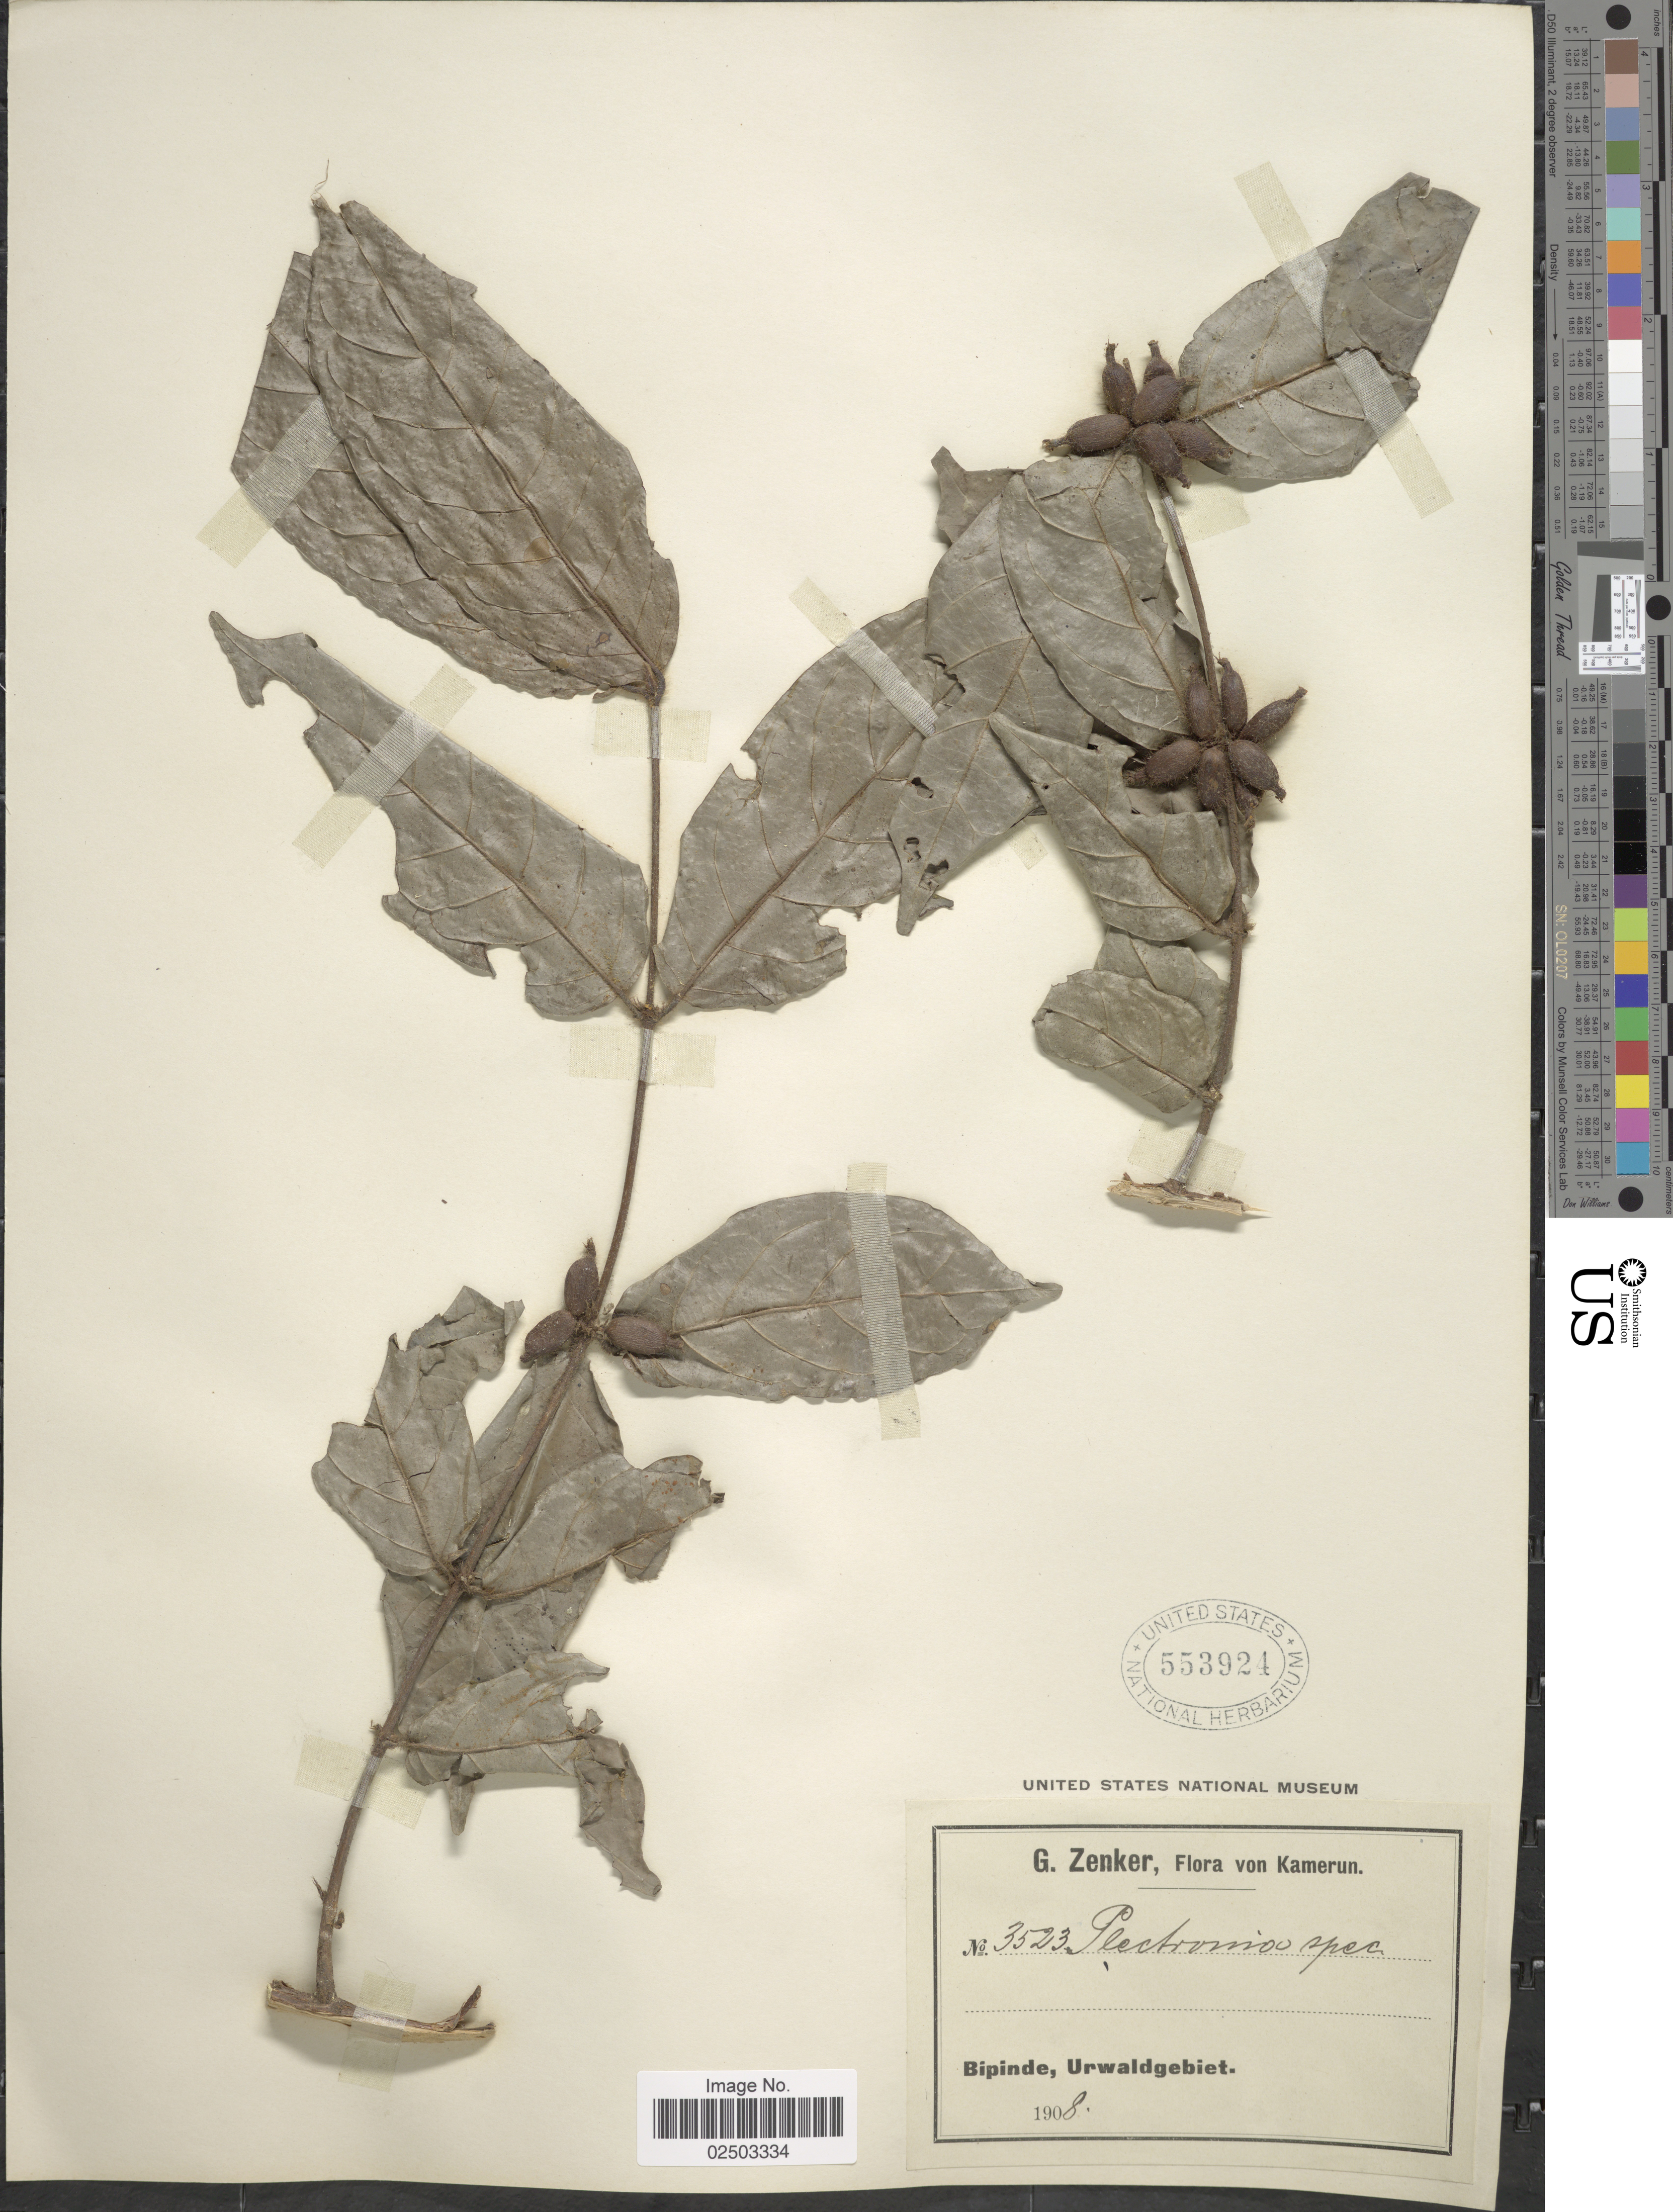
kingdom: Plantae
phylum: Tracheophyta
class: Magnoliopsida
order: Gentianales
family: Rubiaceae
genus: Bridsonia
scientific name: Bridsonia chamaedendrum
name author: (Kuntze) Verstraete & A.E. van Wyk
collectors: G. A. Zenker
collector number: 3523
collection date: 1908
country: Cameroon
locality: Bipinde, Urwaldgebiet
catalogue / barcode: US 553924